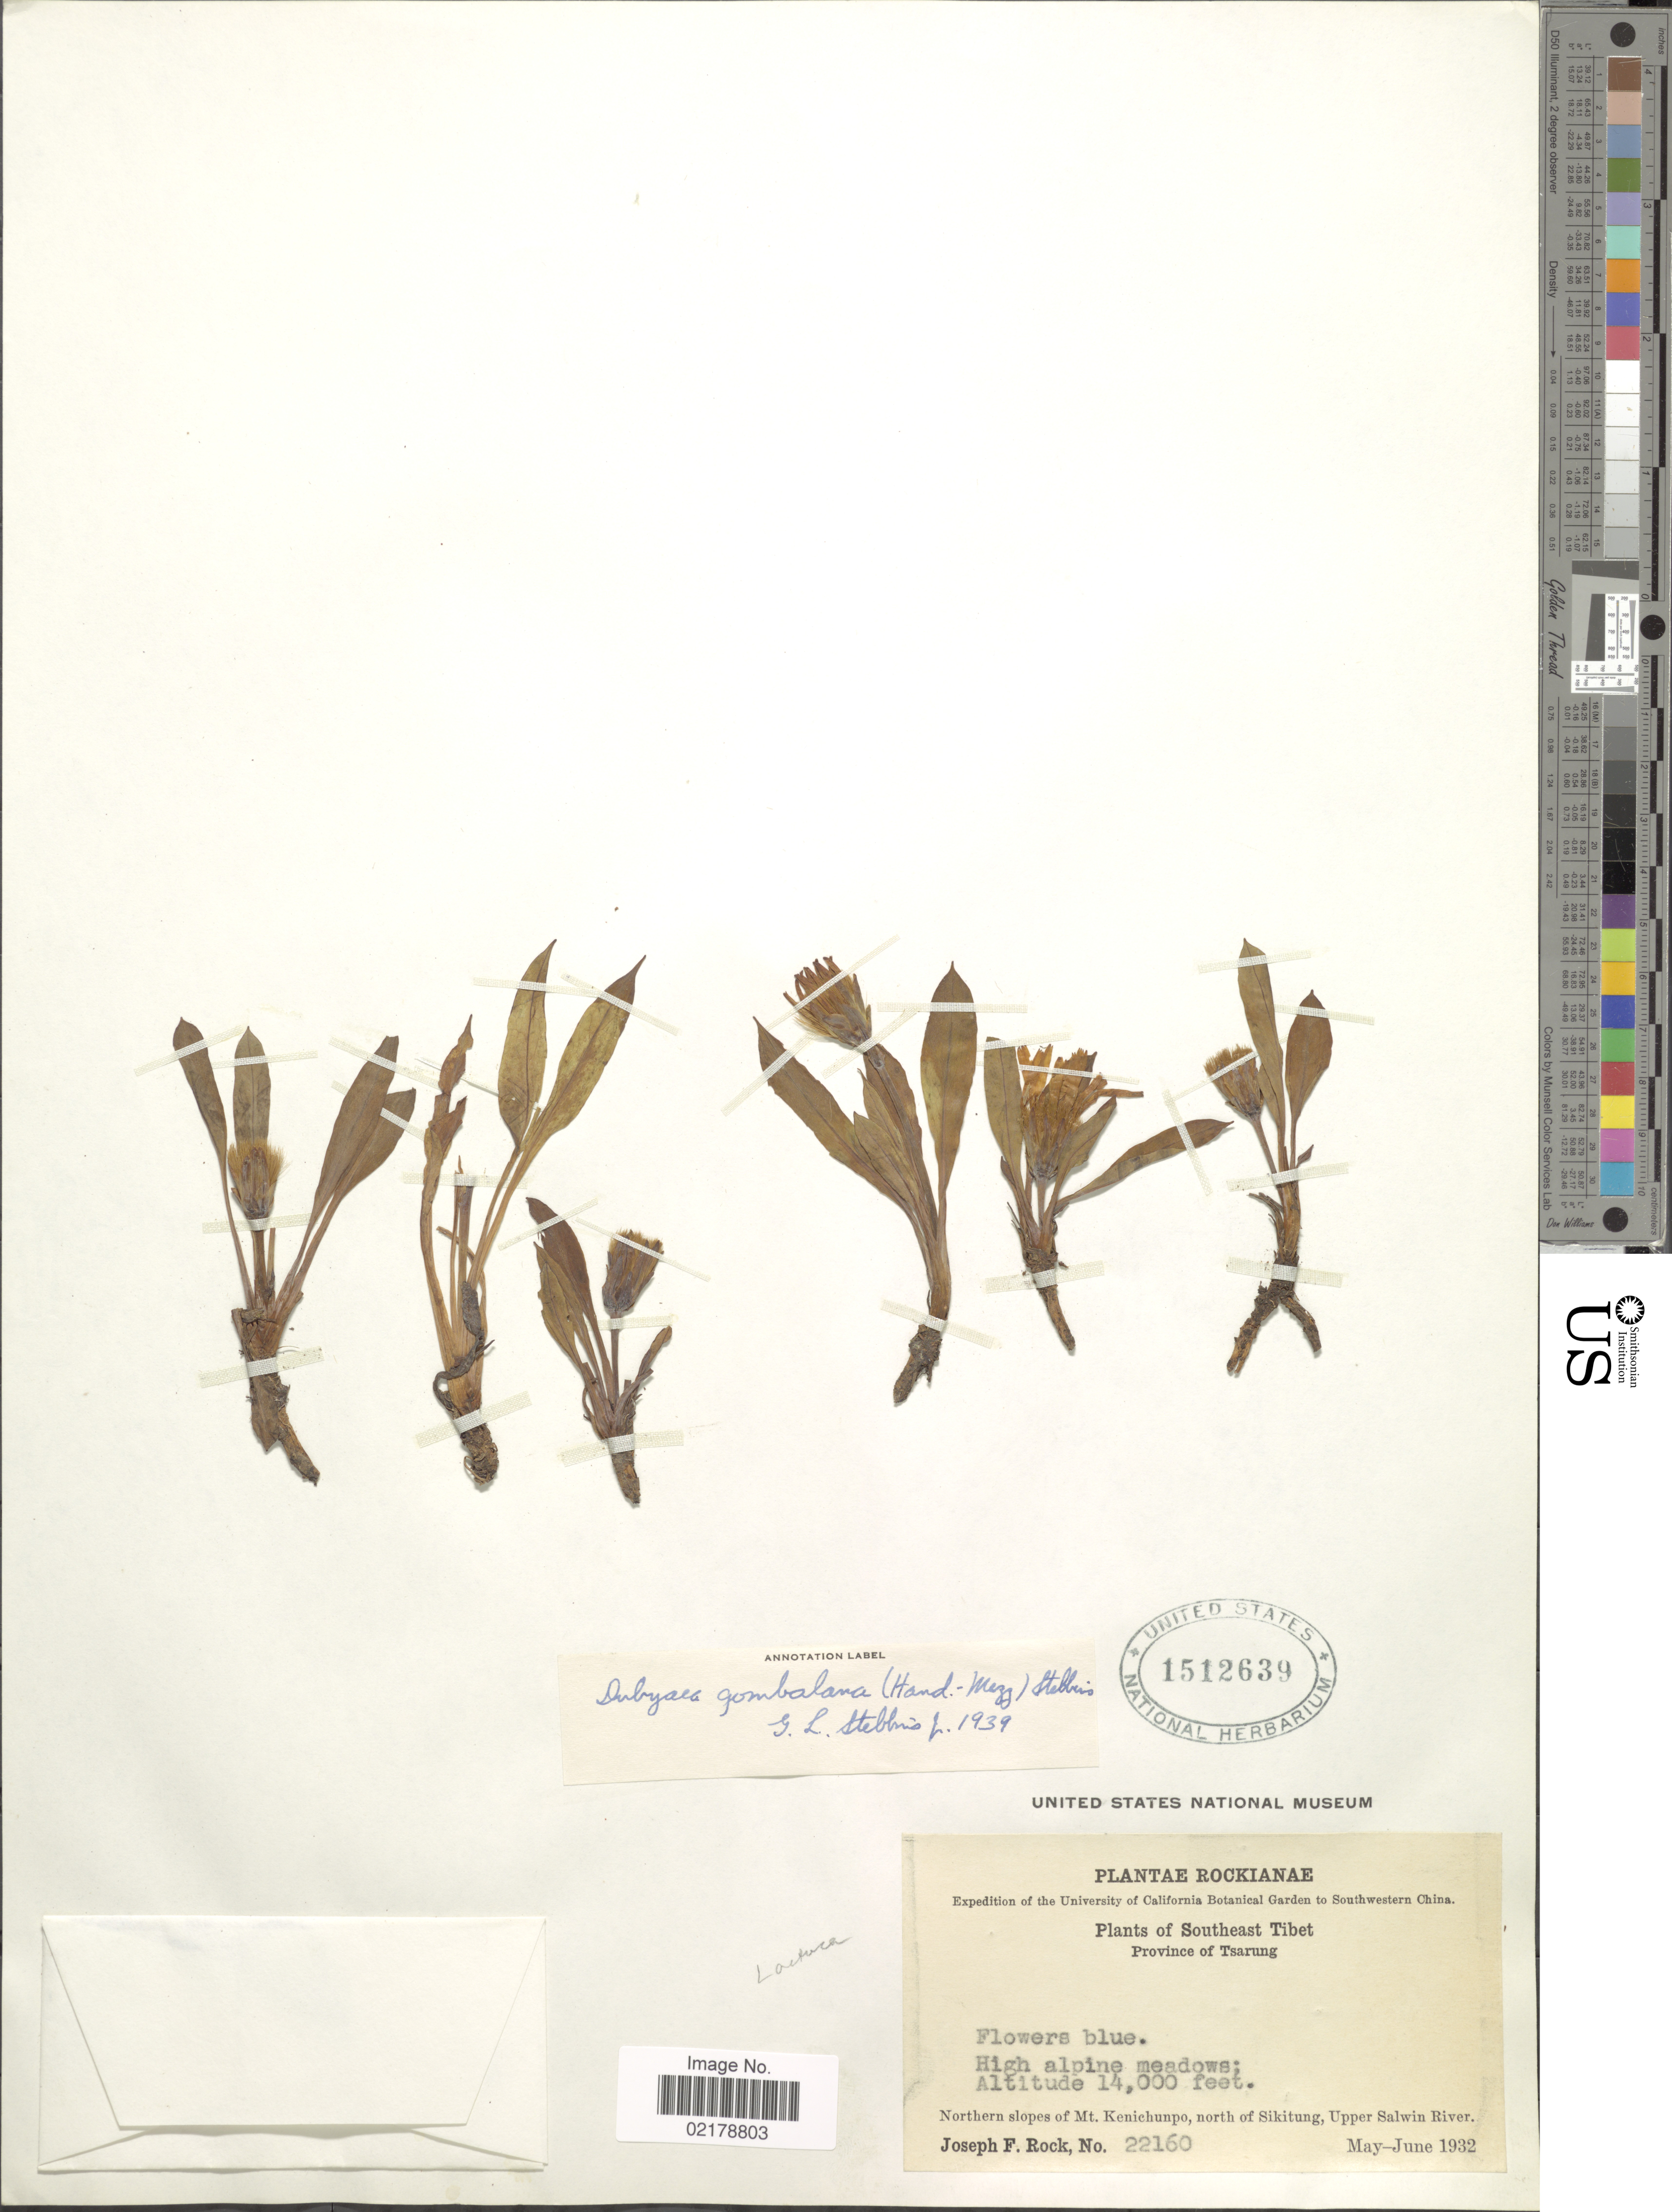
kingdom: Plantae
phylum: Tracheophyta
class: Magnoliopsida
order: Asterales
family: Asteraceae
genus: Dubyaea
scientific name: Dubyaea gombalana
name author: (Hand.-Mazz.) Stebbins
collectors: J. F. Rock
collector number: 22160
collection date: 1932-05/1932-06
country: China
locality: Rockianae. Unviersity of California Botanical Garden to Southwestern China. Southeast Tibet. Province of Tsarung. Northern slopes of Mt. Kenichunpo, north of Sikitung, Upper Salwin River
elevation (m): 4267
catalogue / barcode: US 1512639